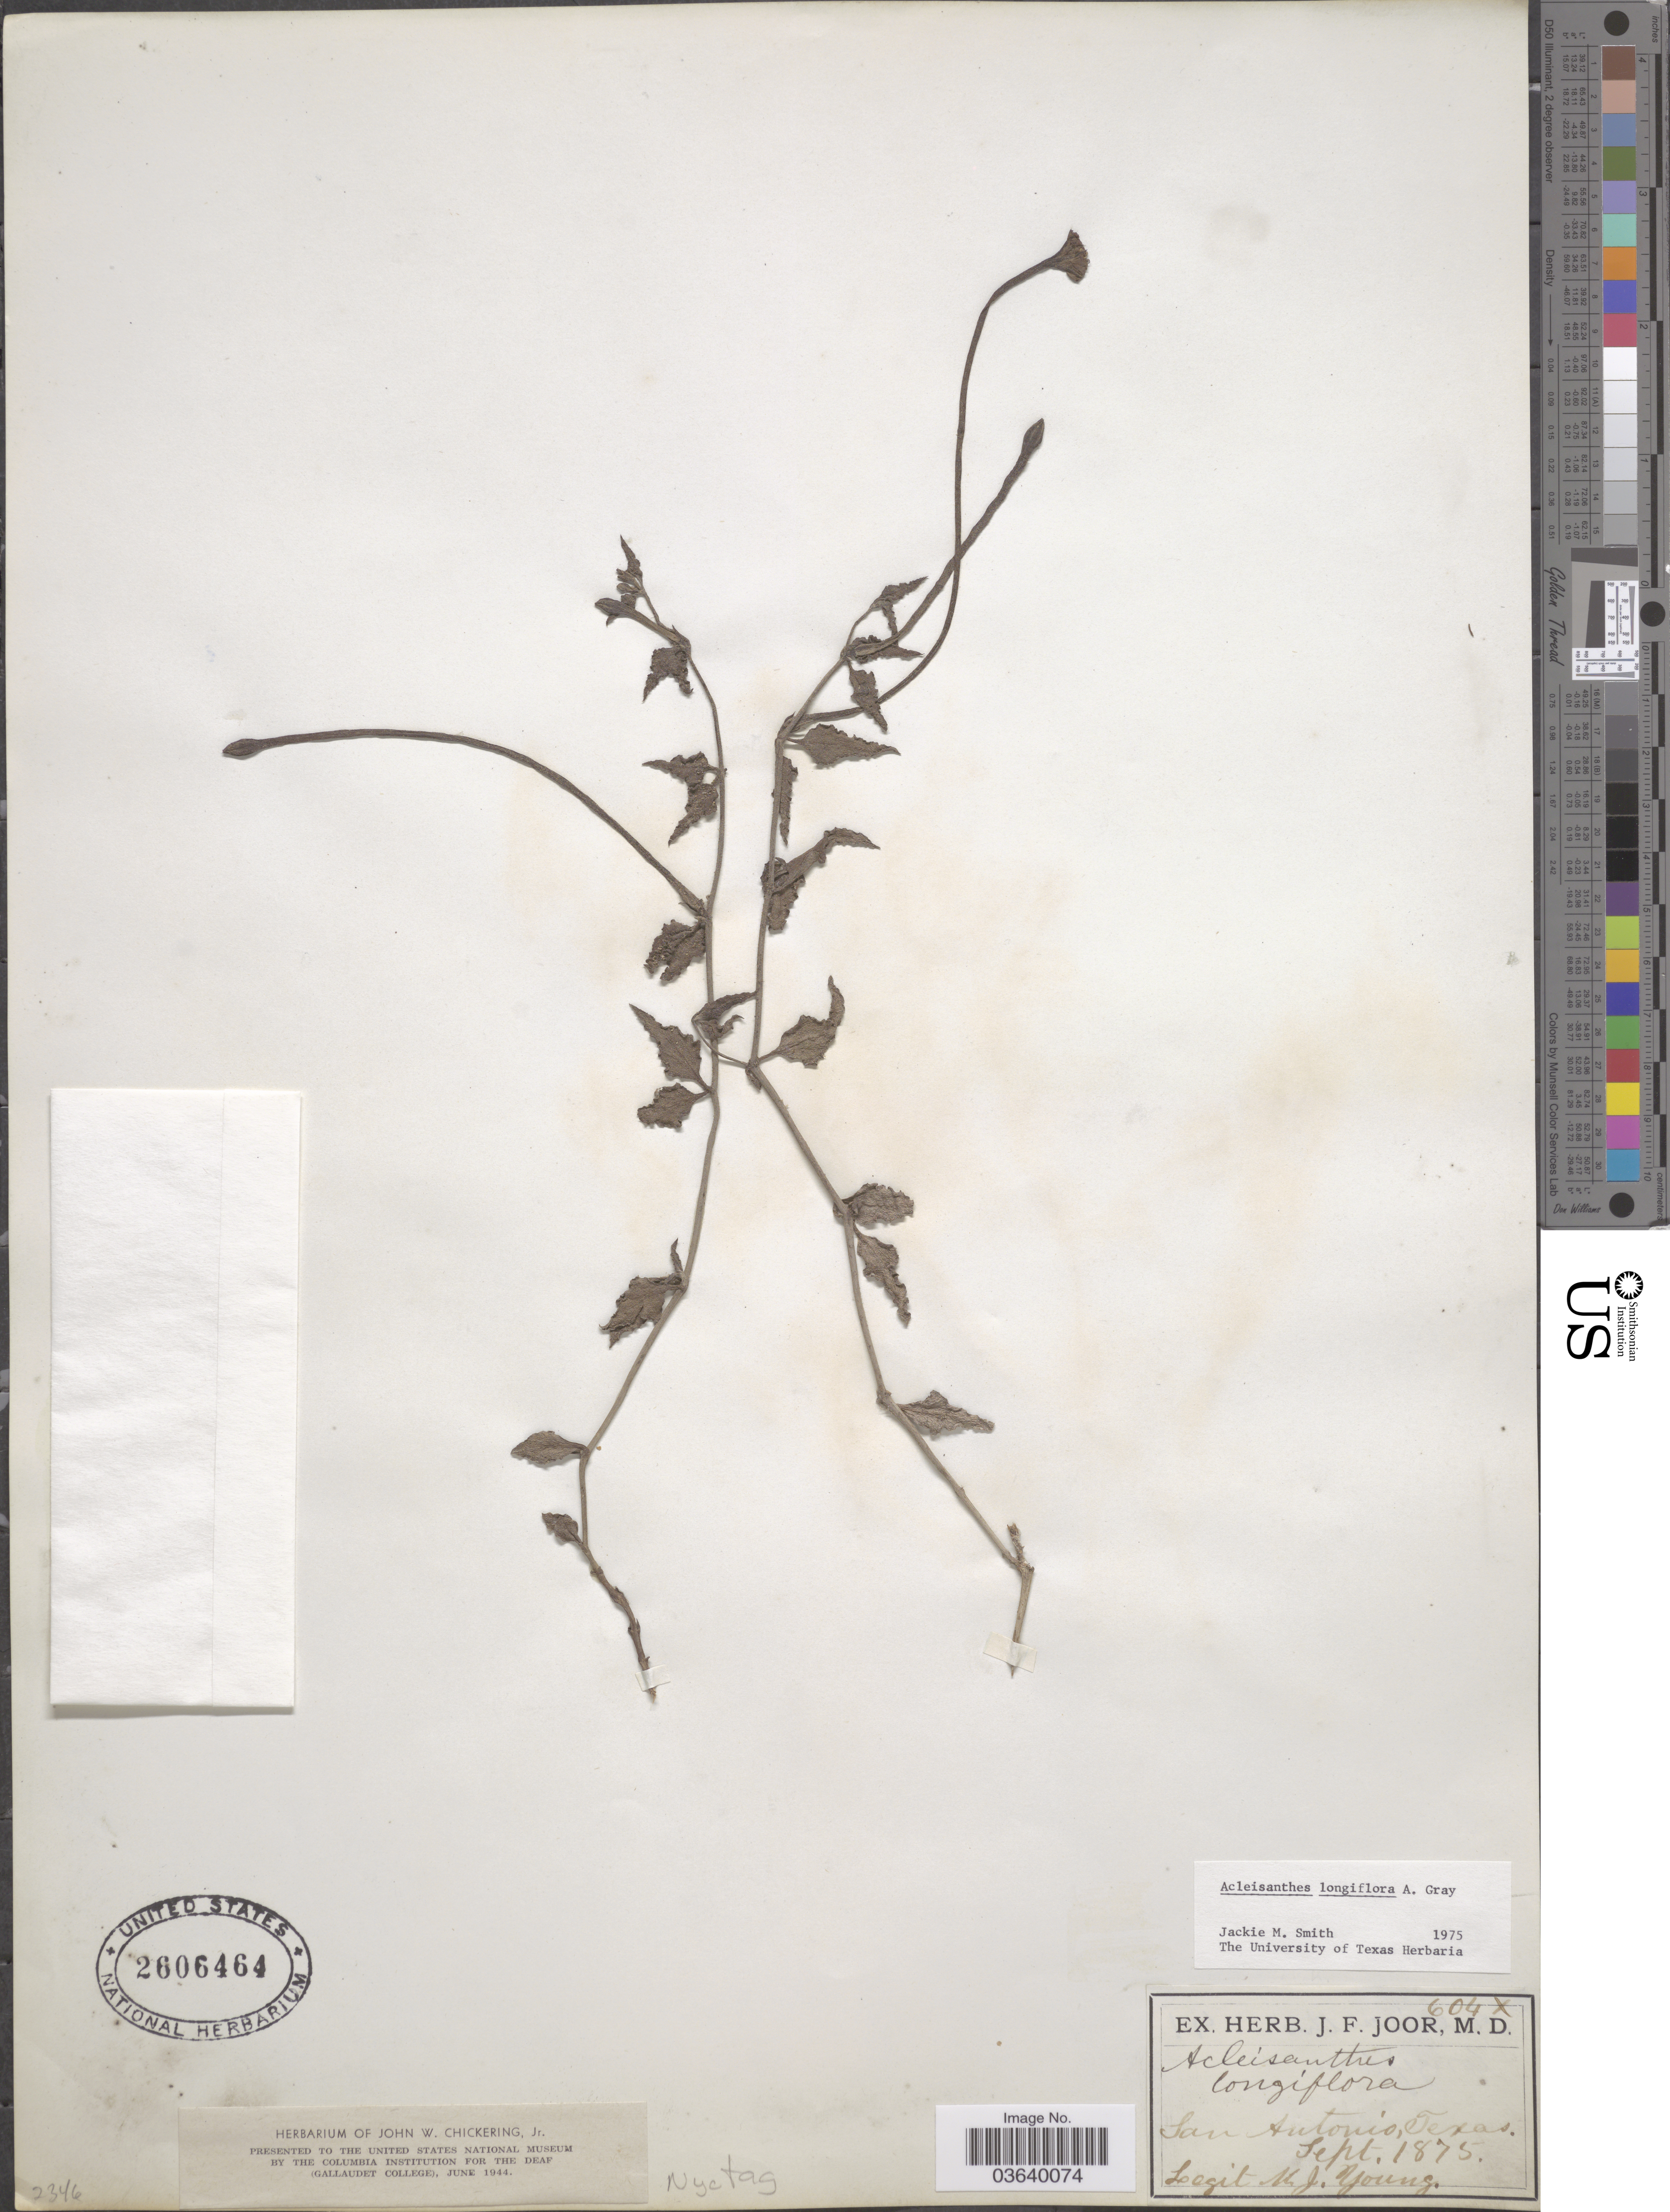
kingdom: Plantae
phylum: Tracheophyta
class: Magnoliopsida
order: Caryophyllales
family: Nyctaginaceae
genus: Acleisanthes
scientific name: Acleisanthes longiflora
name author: A. Gray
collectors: K. Young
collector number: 604X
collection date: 1875-09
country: United States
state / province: Texas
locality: San Antonio.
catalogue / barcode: US 2606464